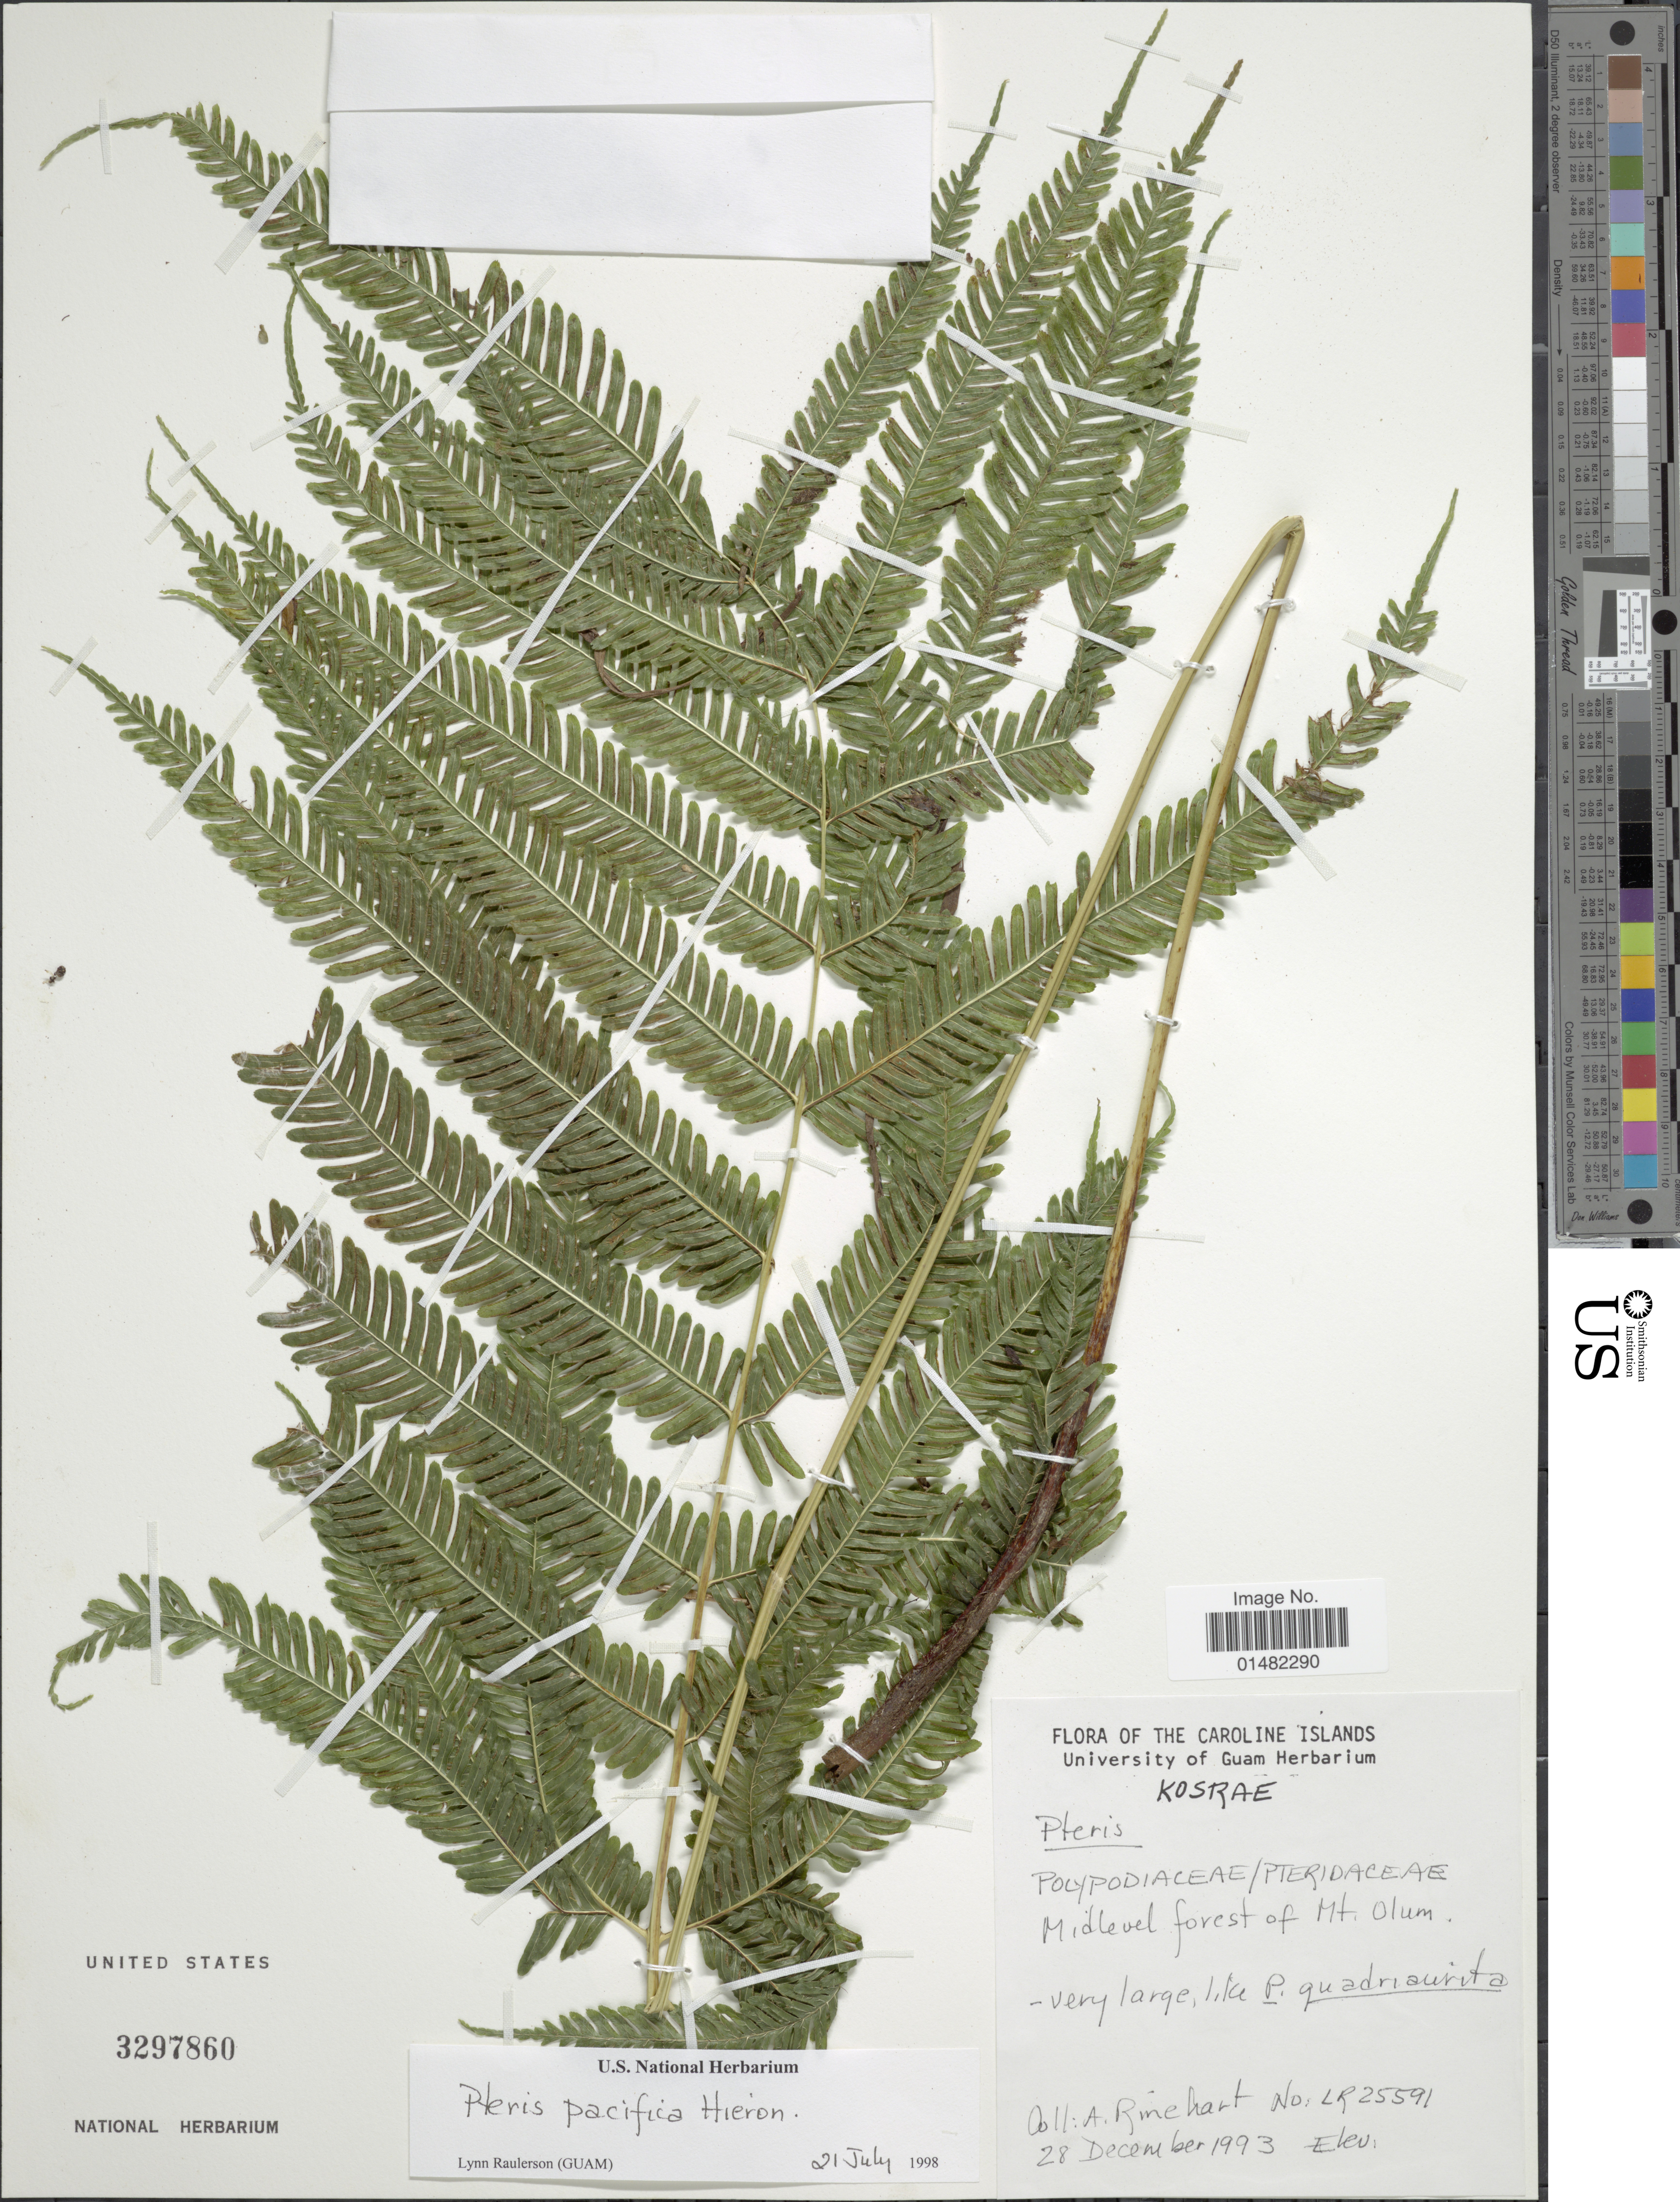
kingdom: Plantae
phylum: Tracheophyta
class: Polypodiopsida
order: Polypodiales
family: Pteridaceae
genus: Pteris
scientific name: Pteris pacifica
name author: Hieron.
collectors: A. Rinehart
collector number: LR25591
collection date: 1993-12-28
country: Micronesia, Federated States of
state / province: Kosrae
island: Kosrae [Kusaie]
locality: Midlevel forest of Mt. Olum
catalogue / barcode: US 3297860